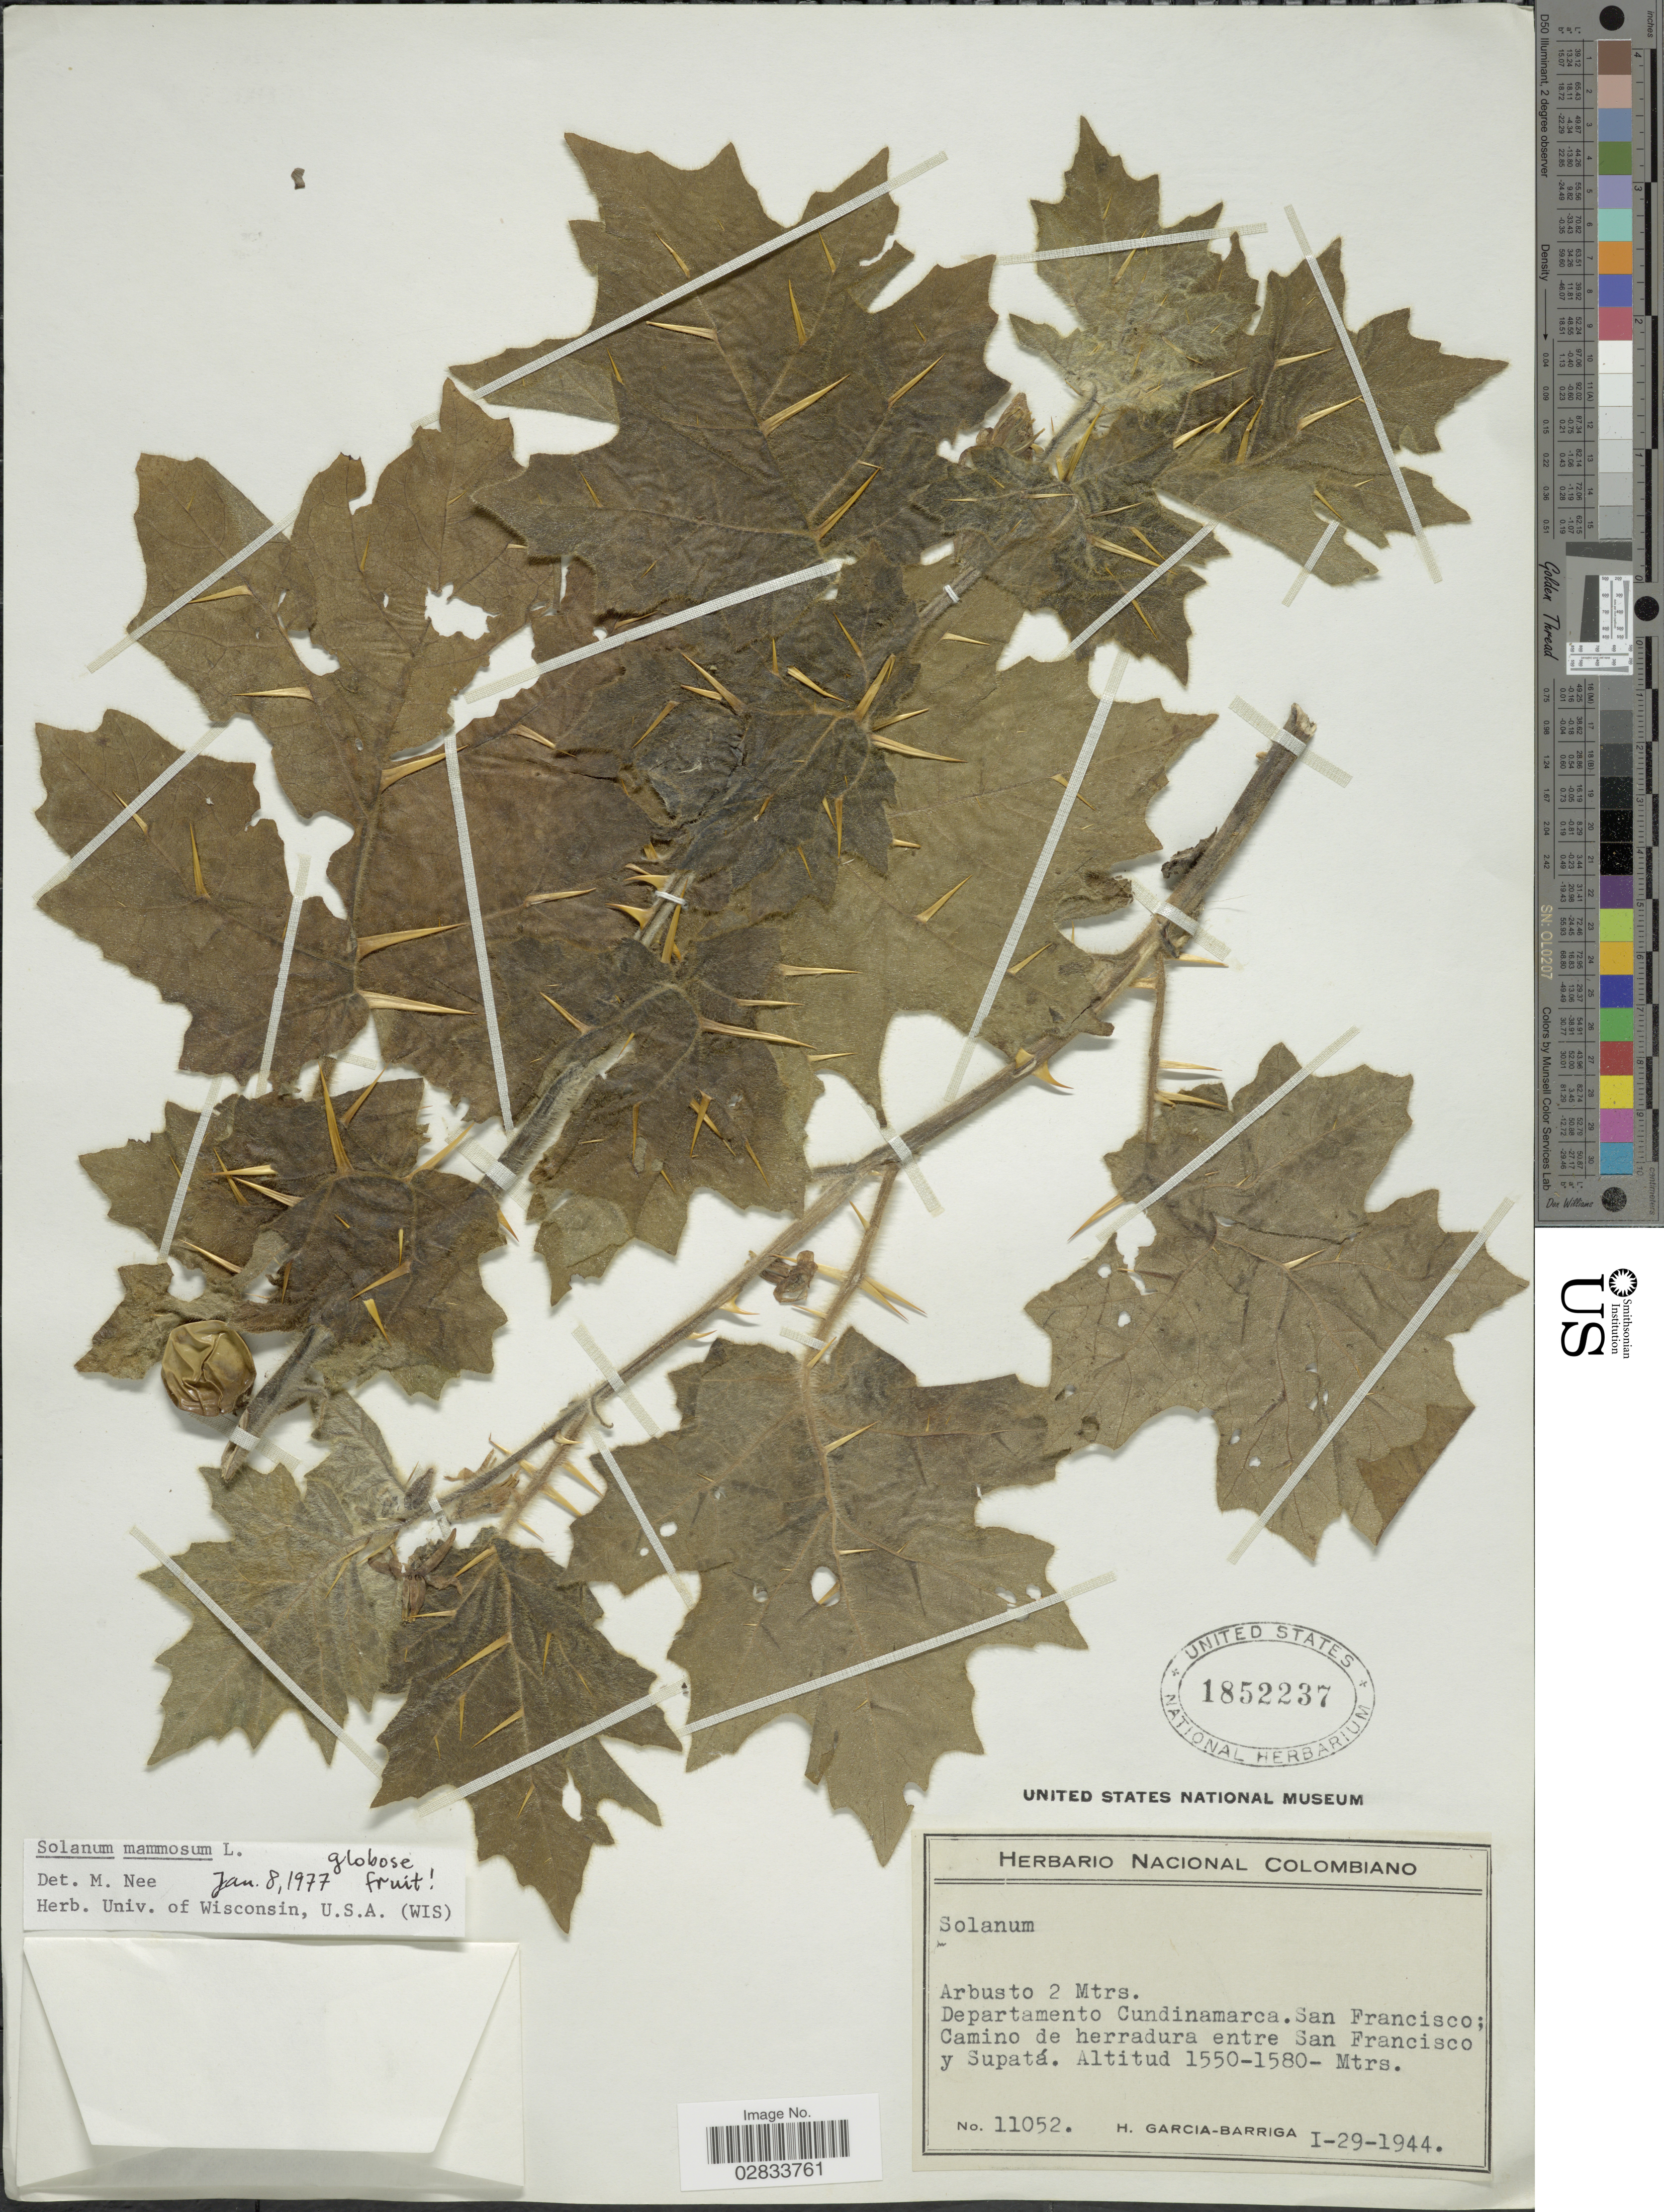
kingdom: Plantae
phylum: Tracheophyta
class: Magnoliopsida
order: Solanales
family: Solanaceae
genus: Solanum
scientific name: Solanum mammosum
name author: L.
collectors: H. García Barriga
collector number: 11052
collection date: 1944-01-29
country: Colombia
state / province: Cundinamarca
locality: Departamento Cundinamarca, San Francisco; Camino de herradura entre San Francisco y Supatá.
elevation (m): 1550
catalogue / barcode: US 1852237